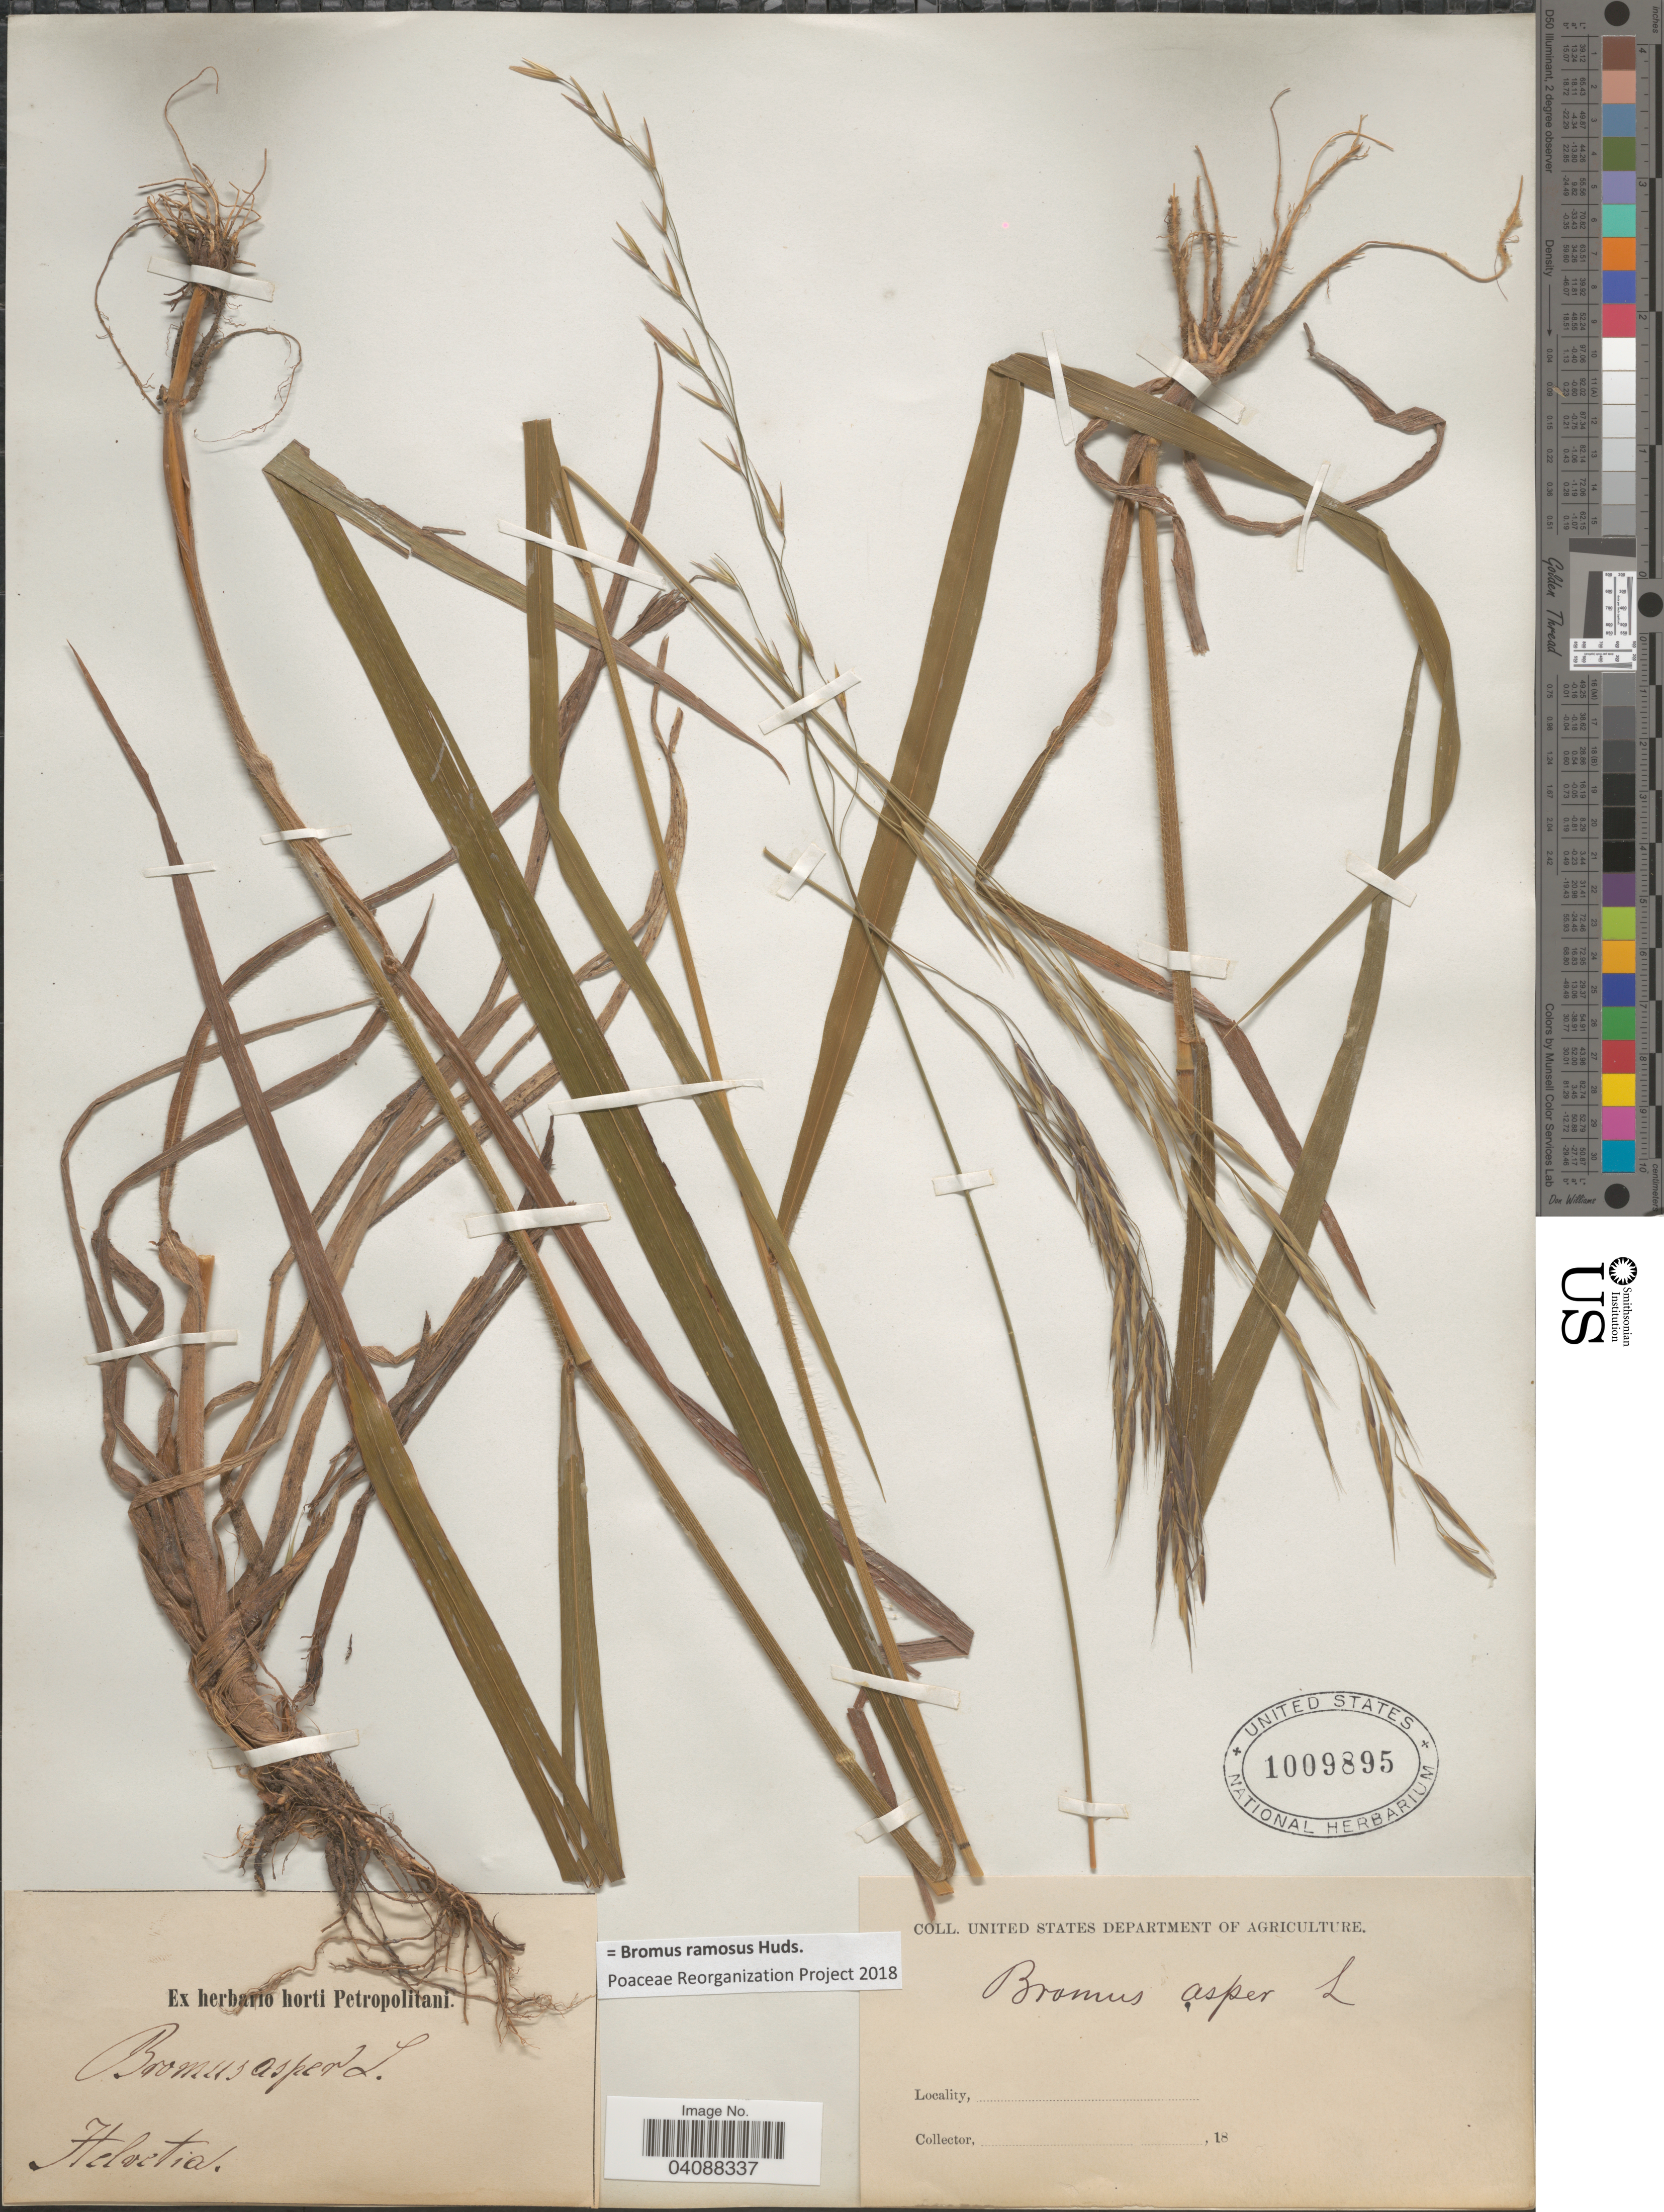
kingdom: Plantae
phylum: Tracheophyta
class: Liliopsida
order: Poales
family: Poaceae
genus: Bromus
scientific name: Bromus ramosus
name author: Huds.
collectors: ex herb. horti Petropolitani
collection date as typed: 18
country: Switzerland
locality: Helvetia.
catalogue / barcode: US 1009895